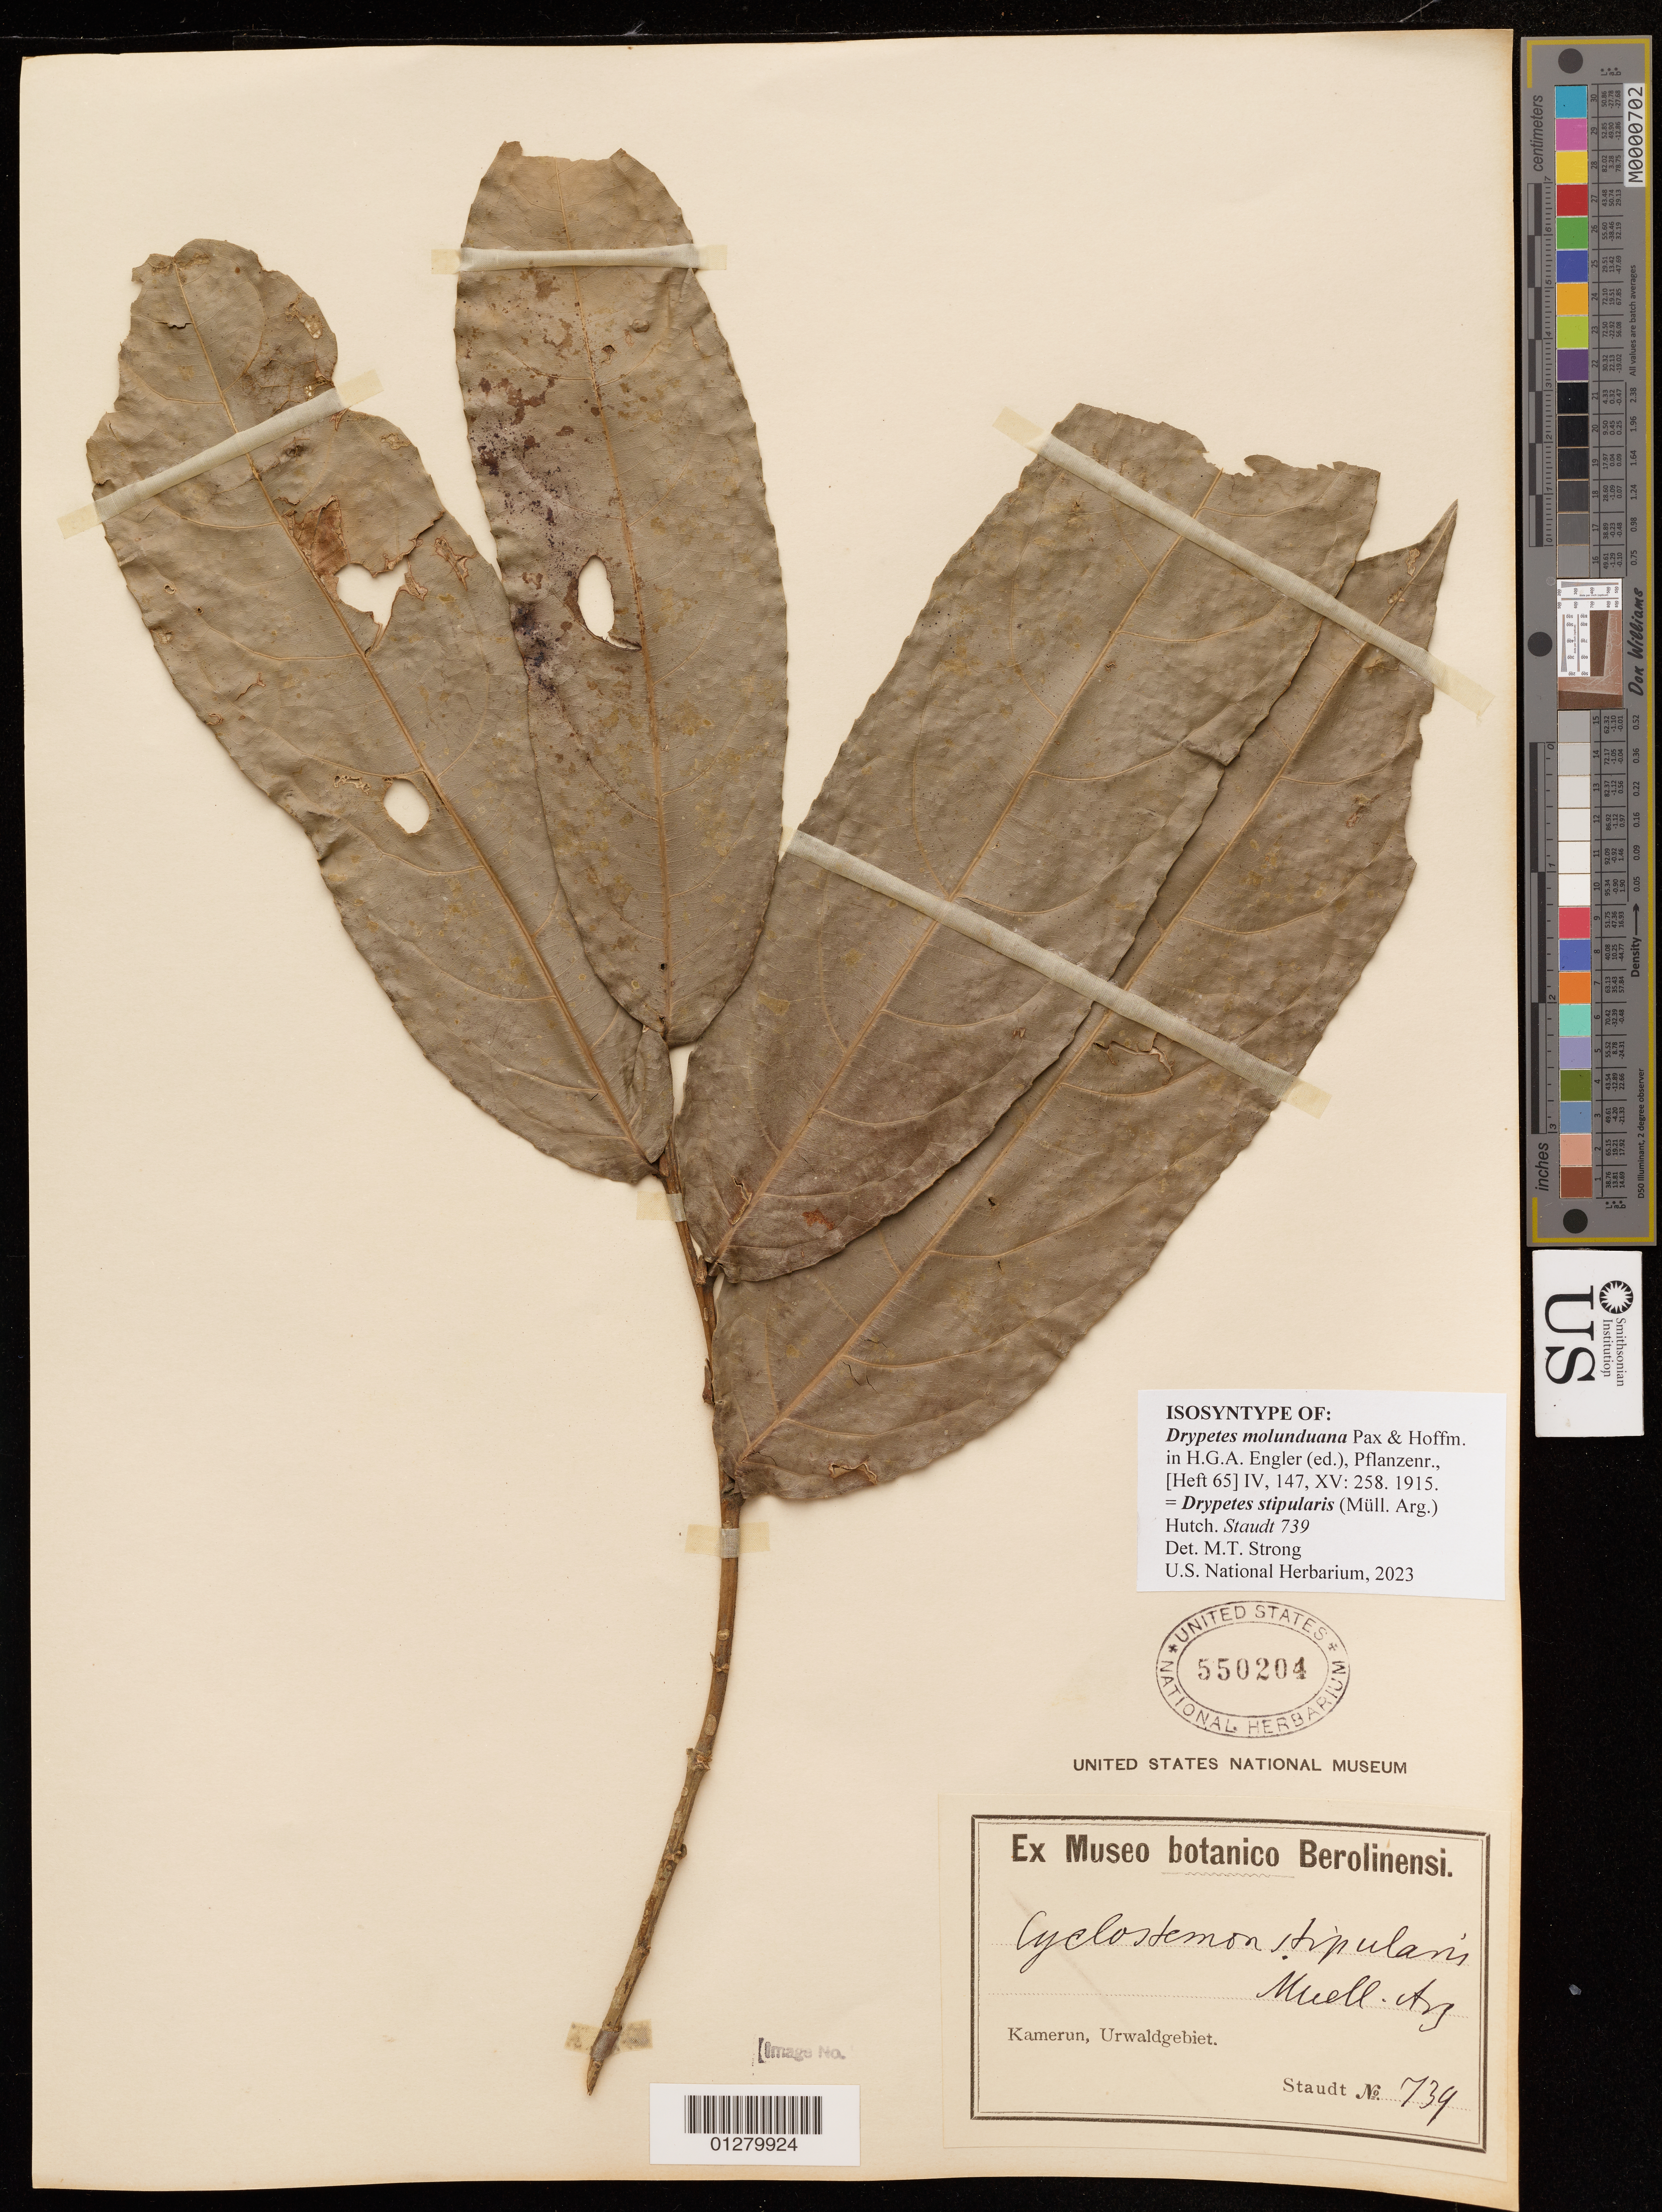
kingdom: Plantae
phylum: Tracheophyta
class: Magnoliopsida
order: Malpighiales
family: Putranjivaceae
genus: Drypetes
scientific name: Drypetes molunduana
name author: Pax & K. Hoffm.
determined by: Strong, Mark T., (BOT), Smithsonian Institution - National Museum of Natural History (UNITED STATES)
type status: Isosyntype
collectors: -. Staudt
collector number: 739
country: Cameroon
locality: Station Johan-Albrechtshohe, Urwaldgebiet.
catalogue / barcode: US 550204